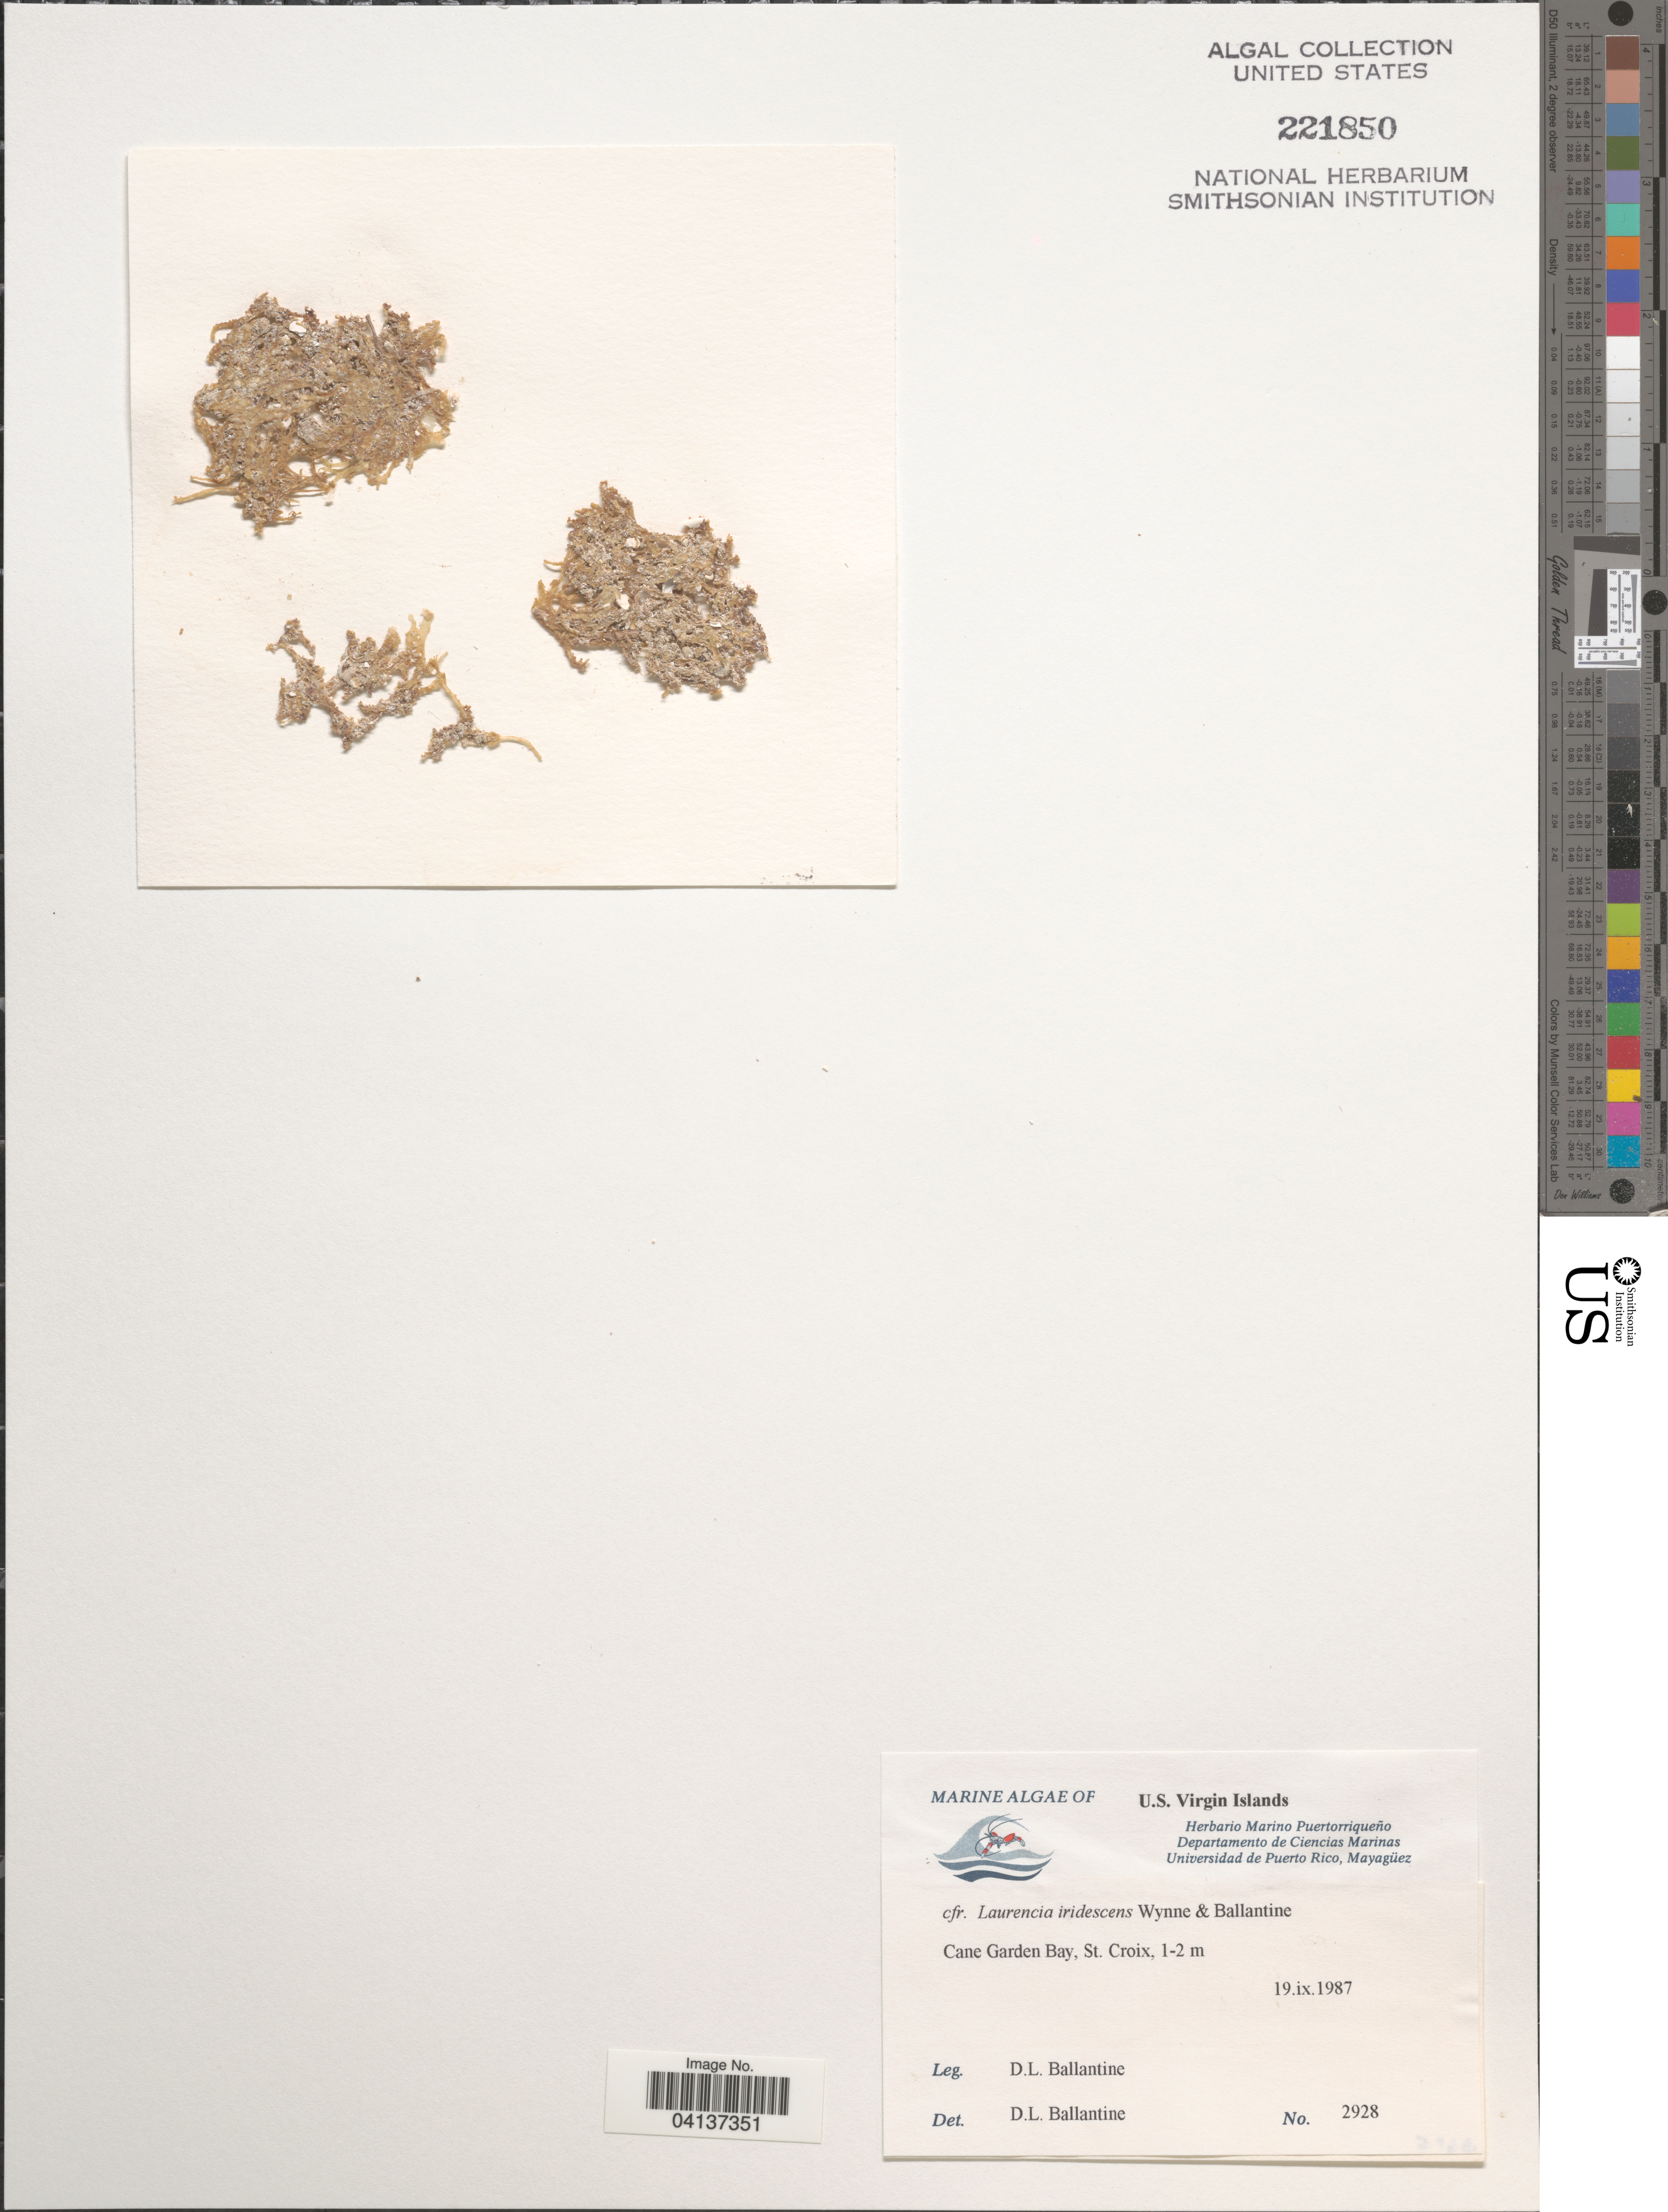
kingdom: Plantae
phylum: Rhodophyta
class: Florideophyceae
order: Ceramiales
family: Rhodomelaceae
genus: Yuzurua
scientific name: Yuzurua iridescens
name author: (M.J. Wynne & D.L.Ballantine) Sentíes & M.J. Wynne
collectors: D.L. Ballantine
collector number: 2928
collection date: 1987-09-19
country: U.S. Virgin Islands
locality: Cane Garden Bay, St. Croix.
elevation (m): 1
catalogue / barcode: US 221850